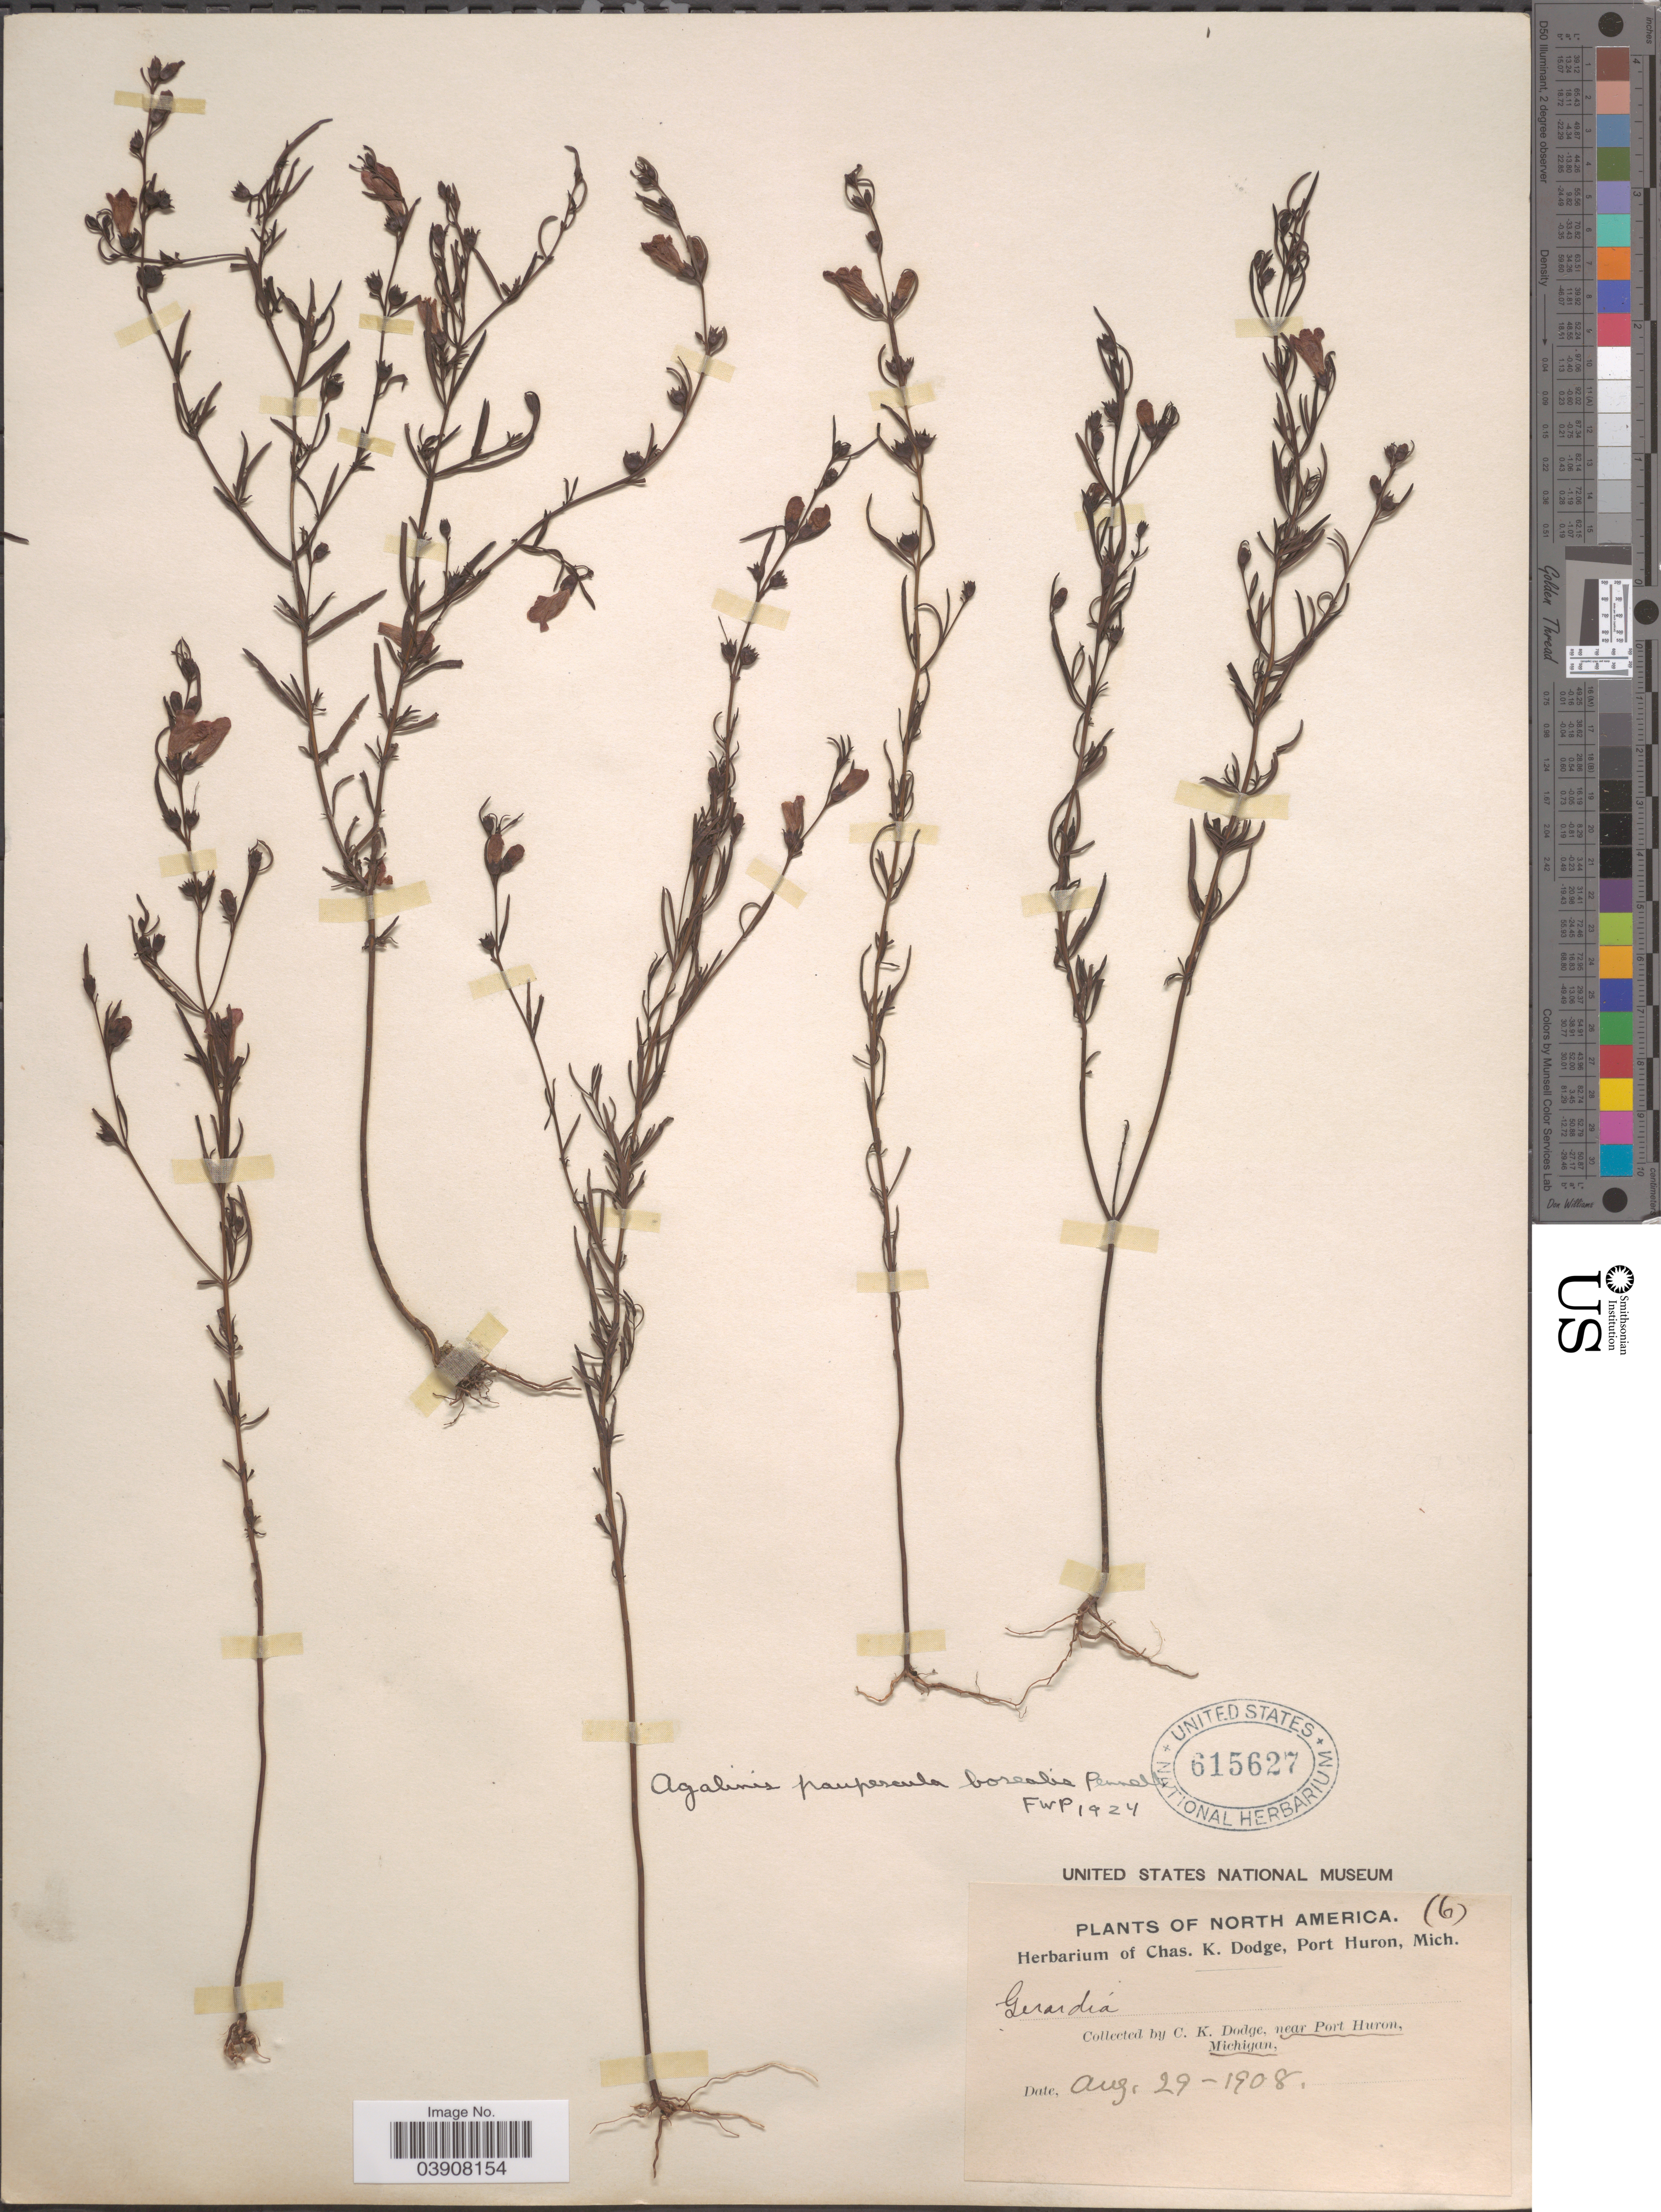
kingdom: Plantae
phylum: Tracheophyta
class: Magnoliopsida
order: Lamiales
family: Orobanchaceae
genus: Agalinis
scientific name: Agalinis paupercula var. borealis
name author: Pennell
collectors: C. K. Dodge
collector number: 6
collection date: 1908-08-29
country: United States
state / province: Michigan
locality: Near Port Huron.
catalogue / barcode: US 615627